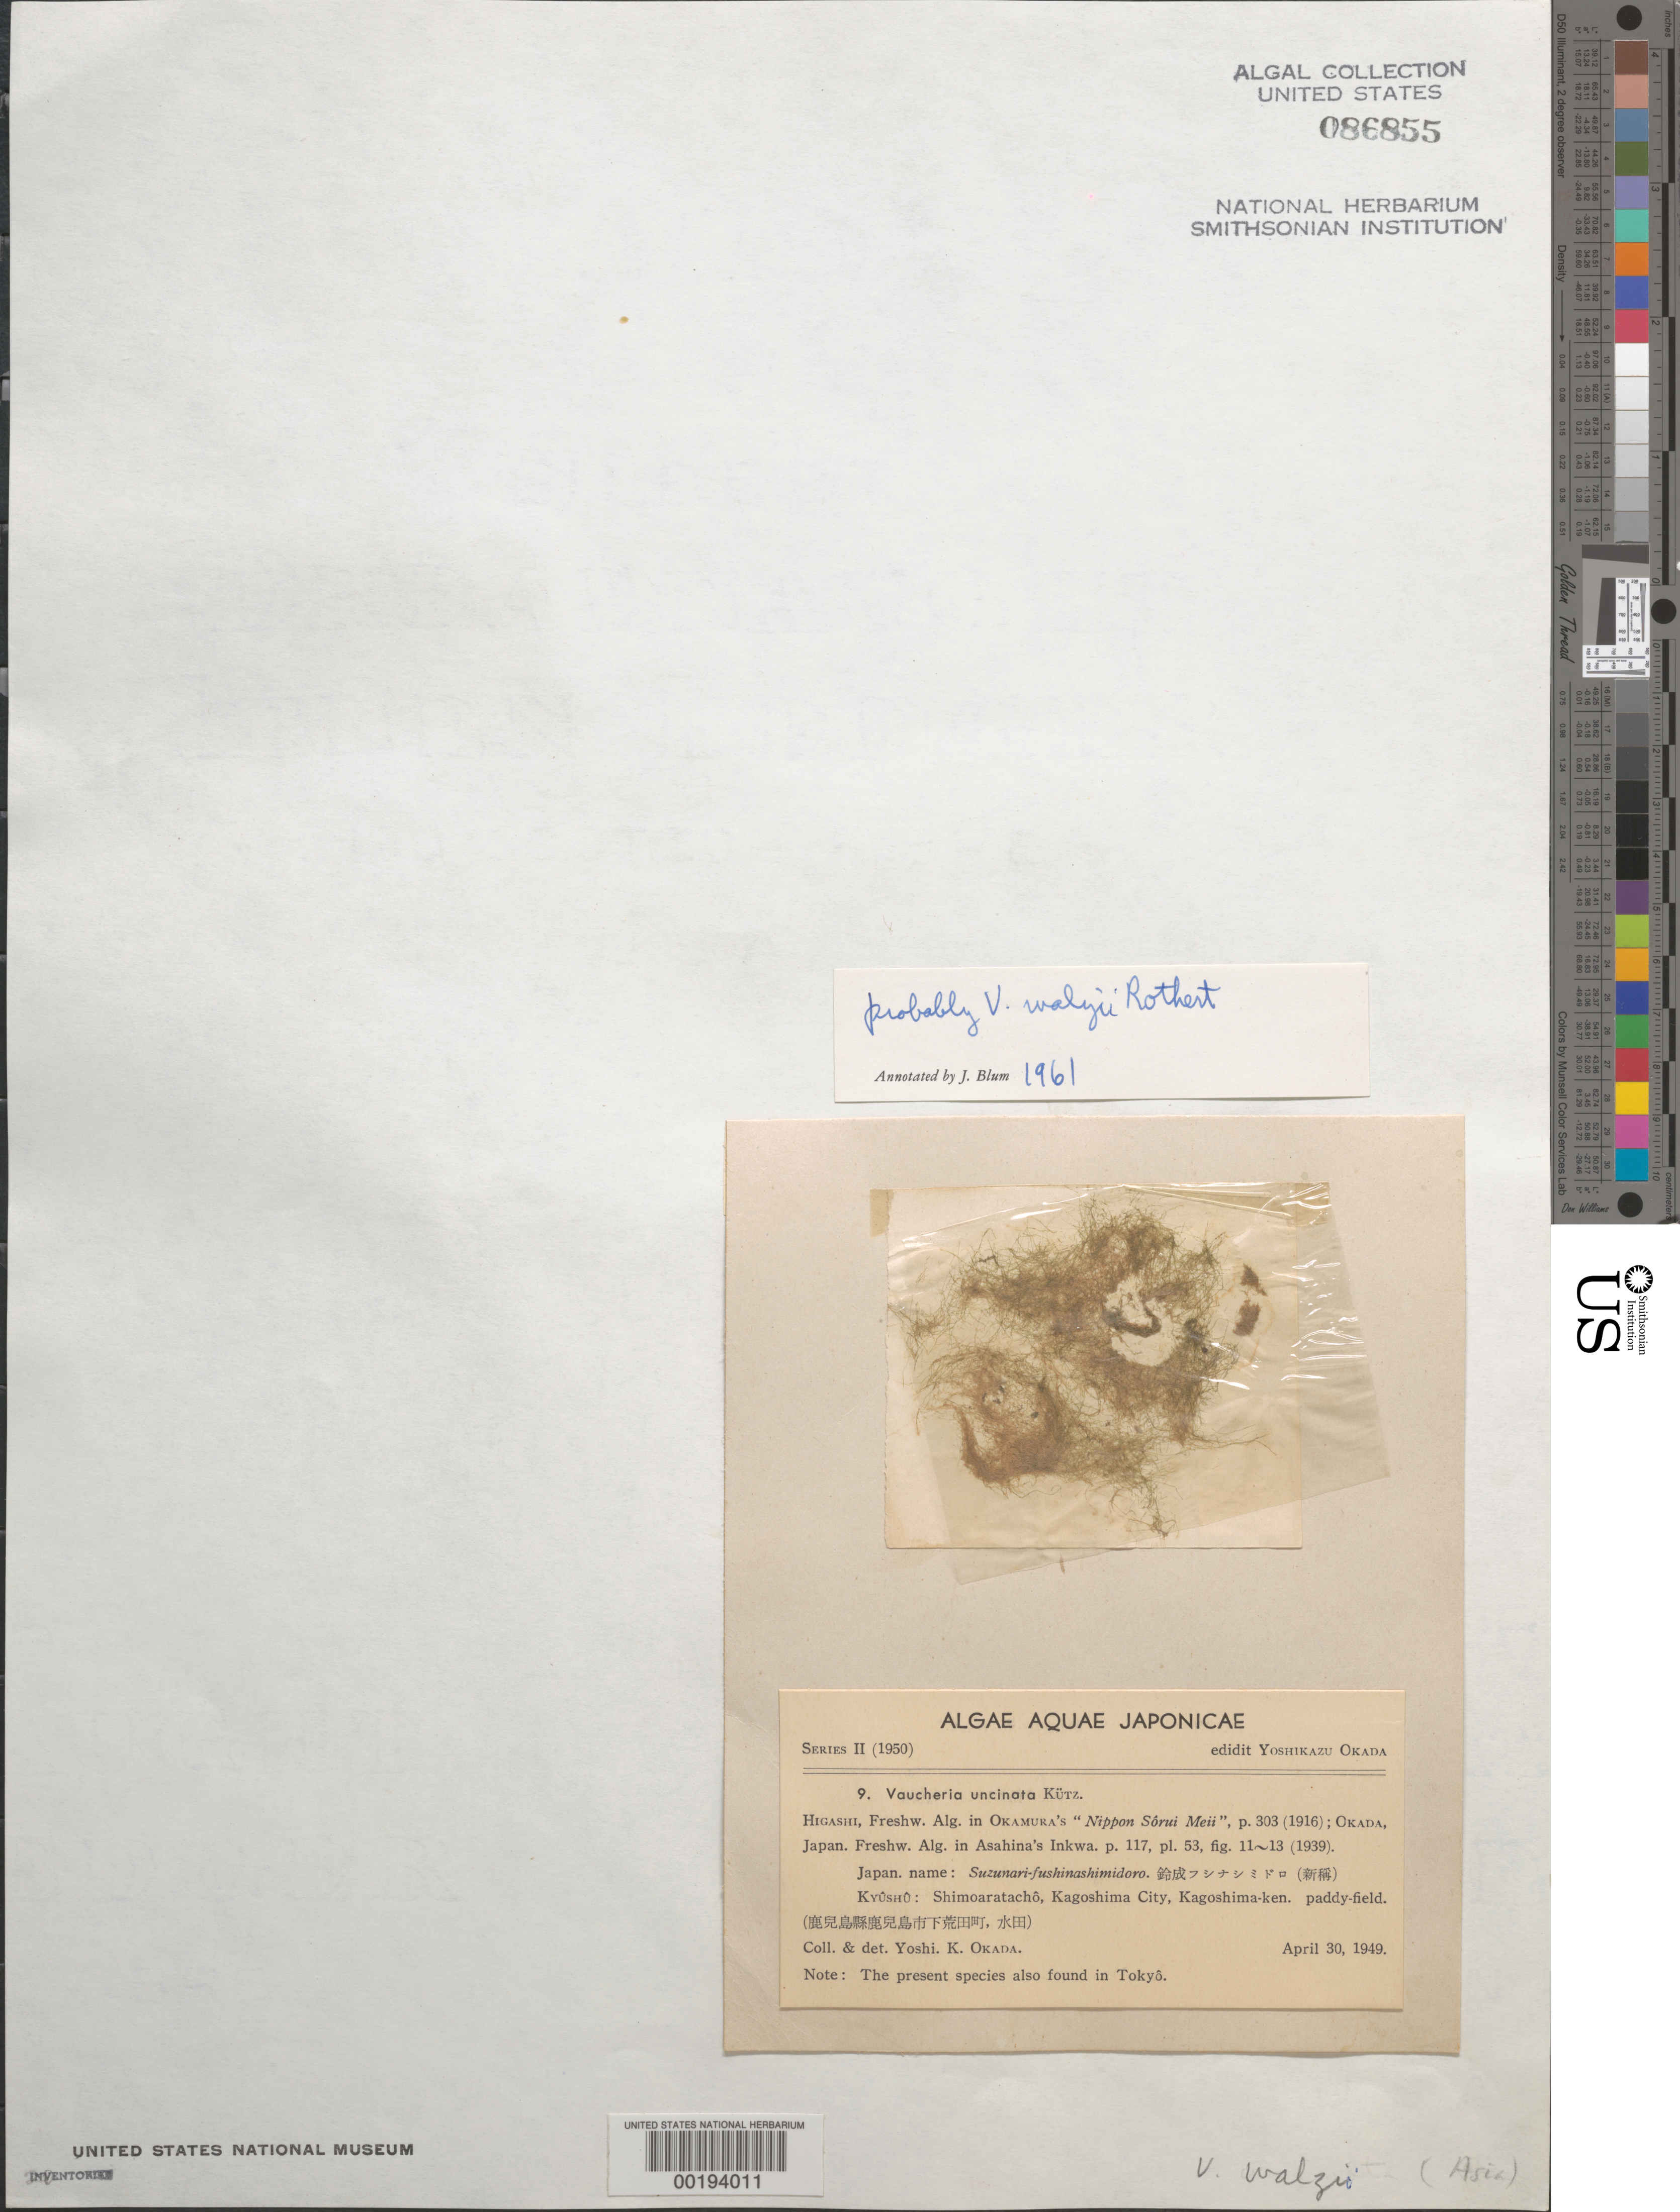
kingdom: Chromista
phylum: Ochrophyta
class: Xanthophyceae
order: Vaucheriales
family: Vaucheriaceae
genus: Vaucheria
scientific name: Vaucheria walzii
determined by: Blum, J. L.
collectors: Y. Okada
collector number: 9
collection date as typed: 30 Apr 1949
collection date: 1949-04-30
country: Japan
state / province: Kagosima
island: Kyushu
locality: Shimoaratacho, Kagoshima City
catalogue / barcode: US 86855